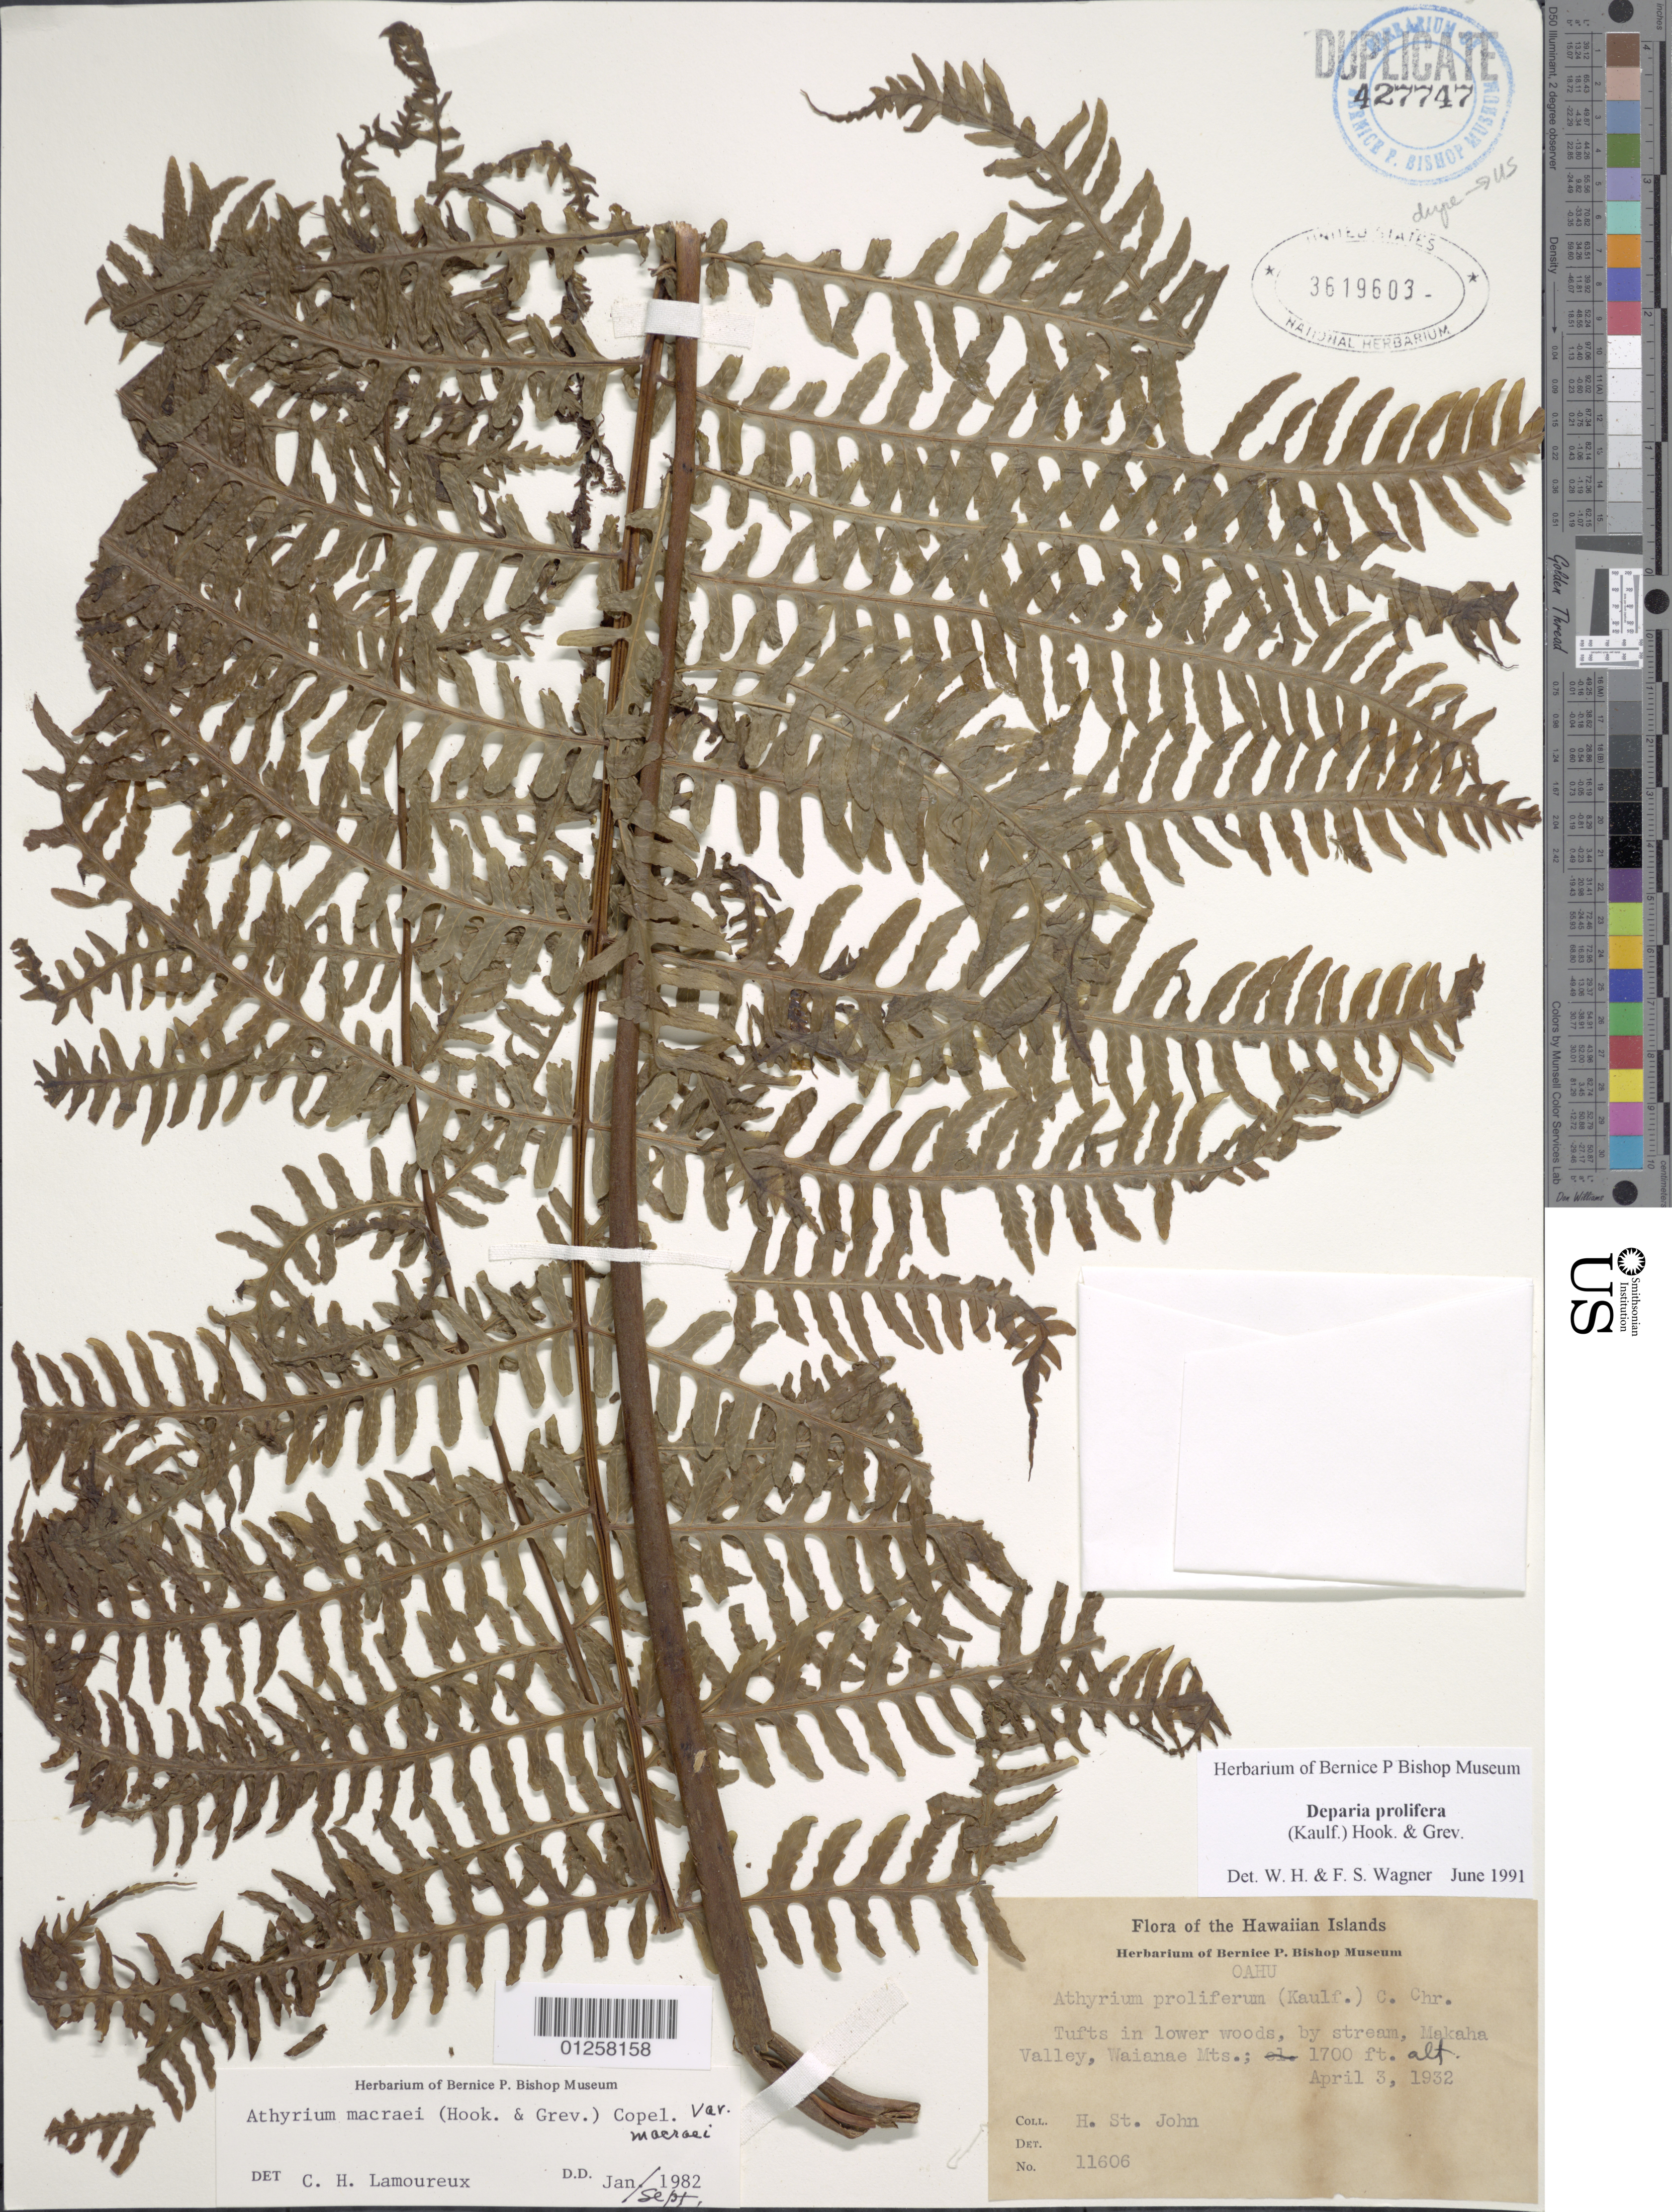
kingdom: Plantae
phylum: Tracheophyta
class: Polypodiopsida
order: Polypodiales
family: Athyriaceae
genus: Deparia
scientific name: Deparia prolifera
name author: (Kaulf.) Hook. & Grev.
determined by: Wagner, W. L.; Wagner, F. S.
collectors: H. St. John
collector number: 11606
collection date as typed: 3 Apr 1932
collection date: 1932-04-03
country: United States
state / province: Hawaii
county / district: Honolulu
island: Oahu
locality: Tufts in lower woods, Makaha Valley, Waianae Mountains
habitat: By stream.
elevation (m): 518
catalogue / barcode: US 3619603